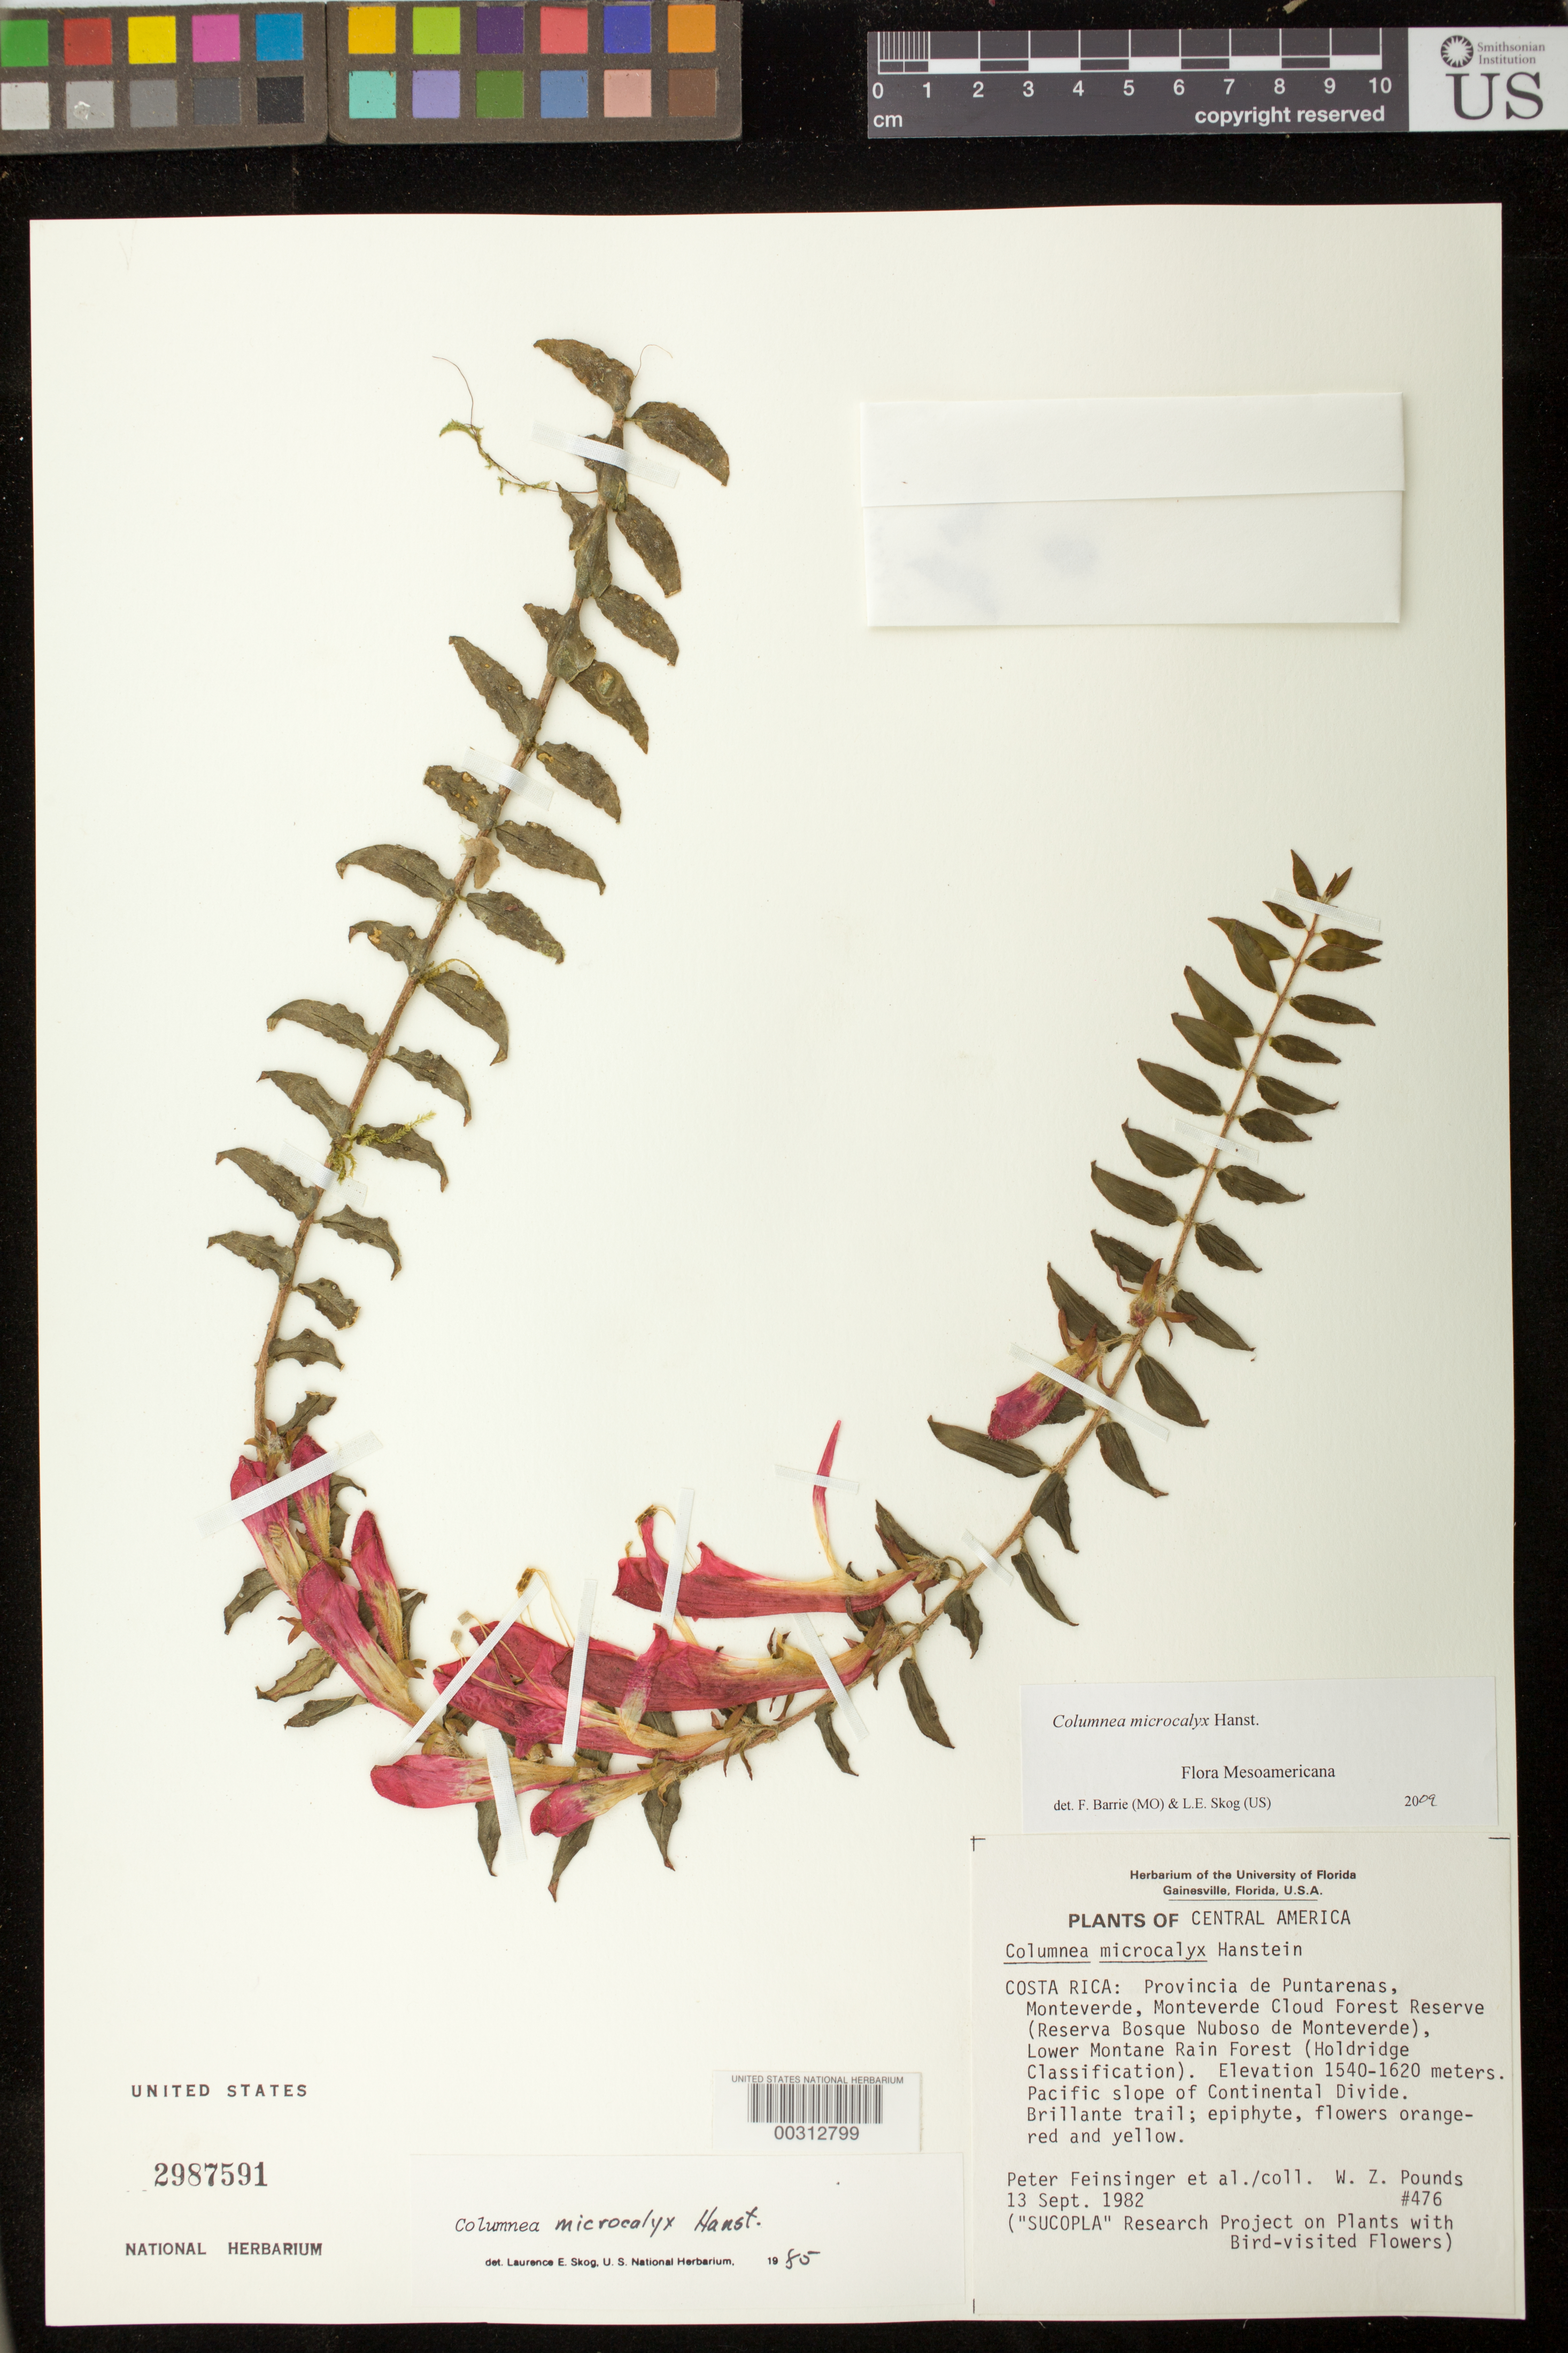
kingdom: Plantae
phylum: Tracheophyta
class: Magnoliopsida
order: Lamiales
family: Gesneriaceae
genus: Columnea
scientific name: Columnea microcalyx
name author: Hanst.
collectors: P. Feinsinger & W. Pounds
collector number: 476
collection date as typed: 13 Sep 1982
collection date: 1982-09-13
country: Costa Rica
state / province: Puntarenas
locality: Monteverde, Reserva Bosque Nuboso de Monteverde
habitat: Lower montane rain forest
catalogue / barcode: US 2987591